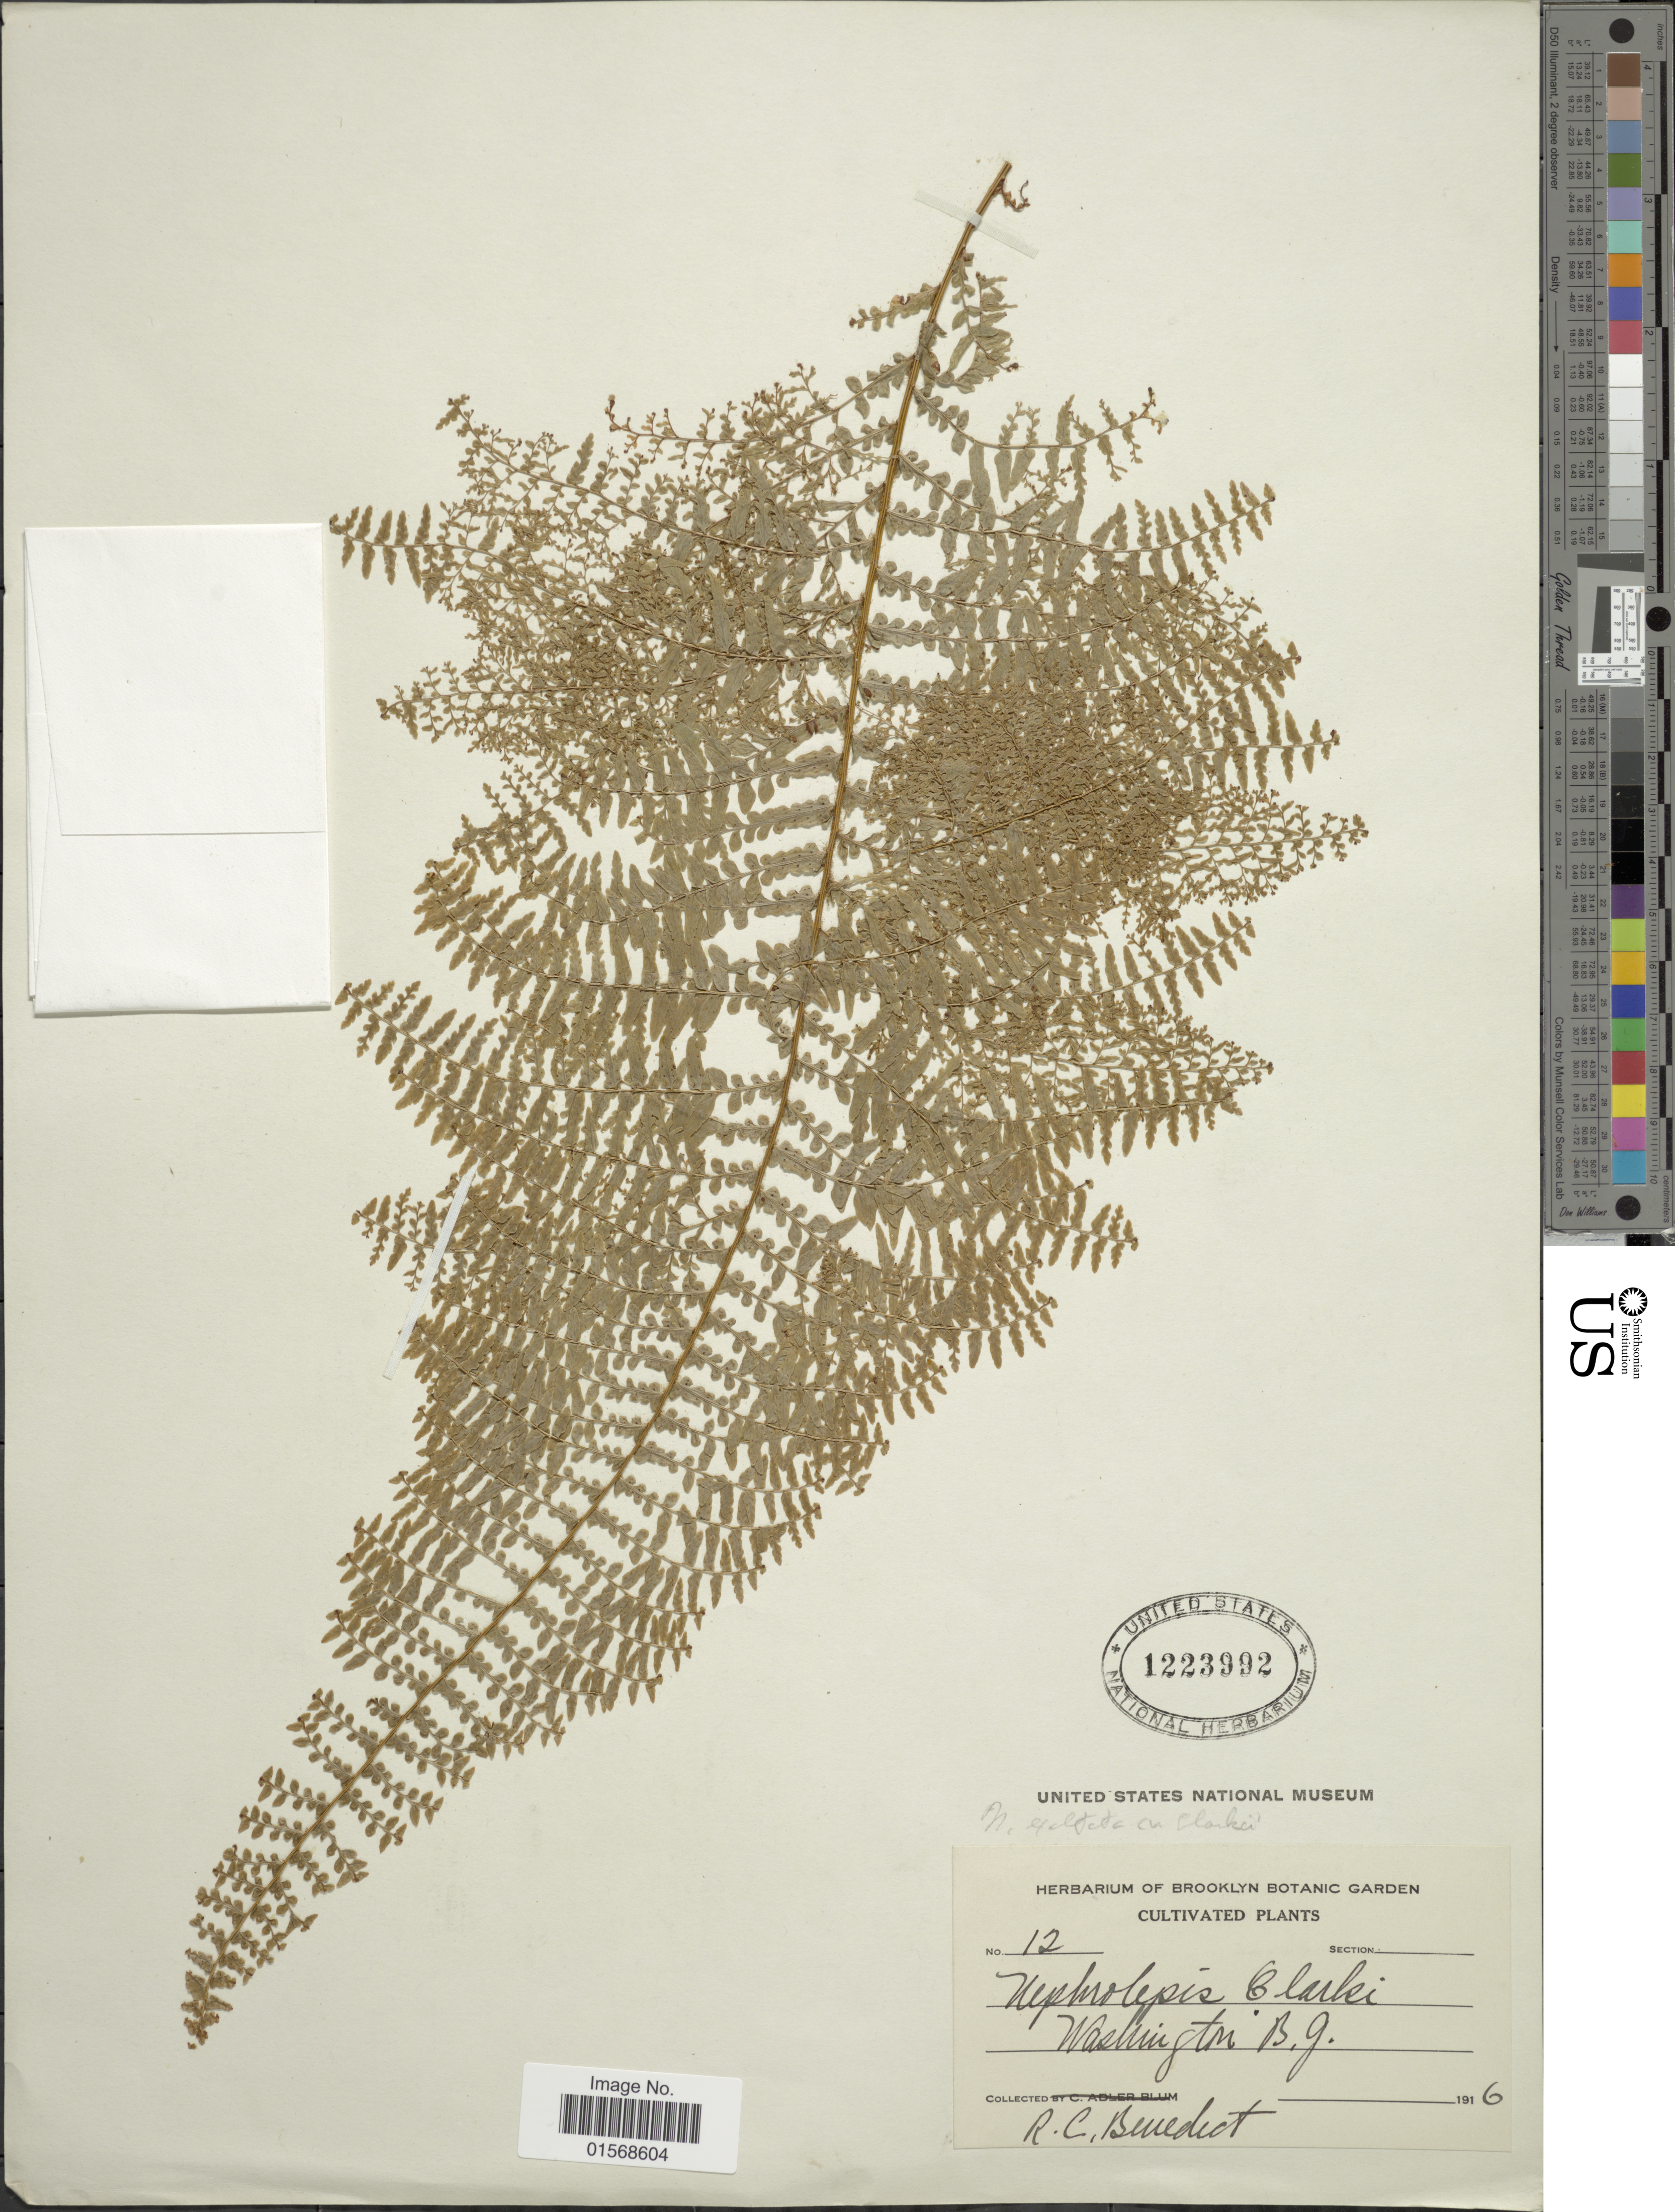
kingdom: Plantae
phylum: Tracheophyta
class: Polypodiopsida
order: Polypodiales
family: Nephrolepidaceae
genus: Nephrolepis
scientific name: Nephrolepis 'Clarkii'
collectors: R. C. Benedict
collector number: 12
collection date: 1916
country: United States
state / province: Washington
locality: Washington B.G.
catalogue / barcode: US 1223992